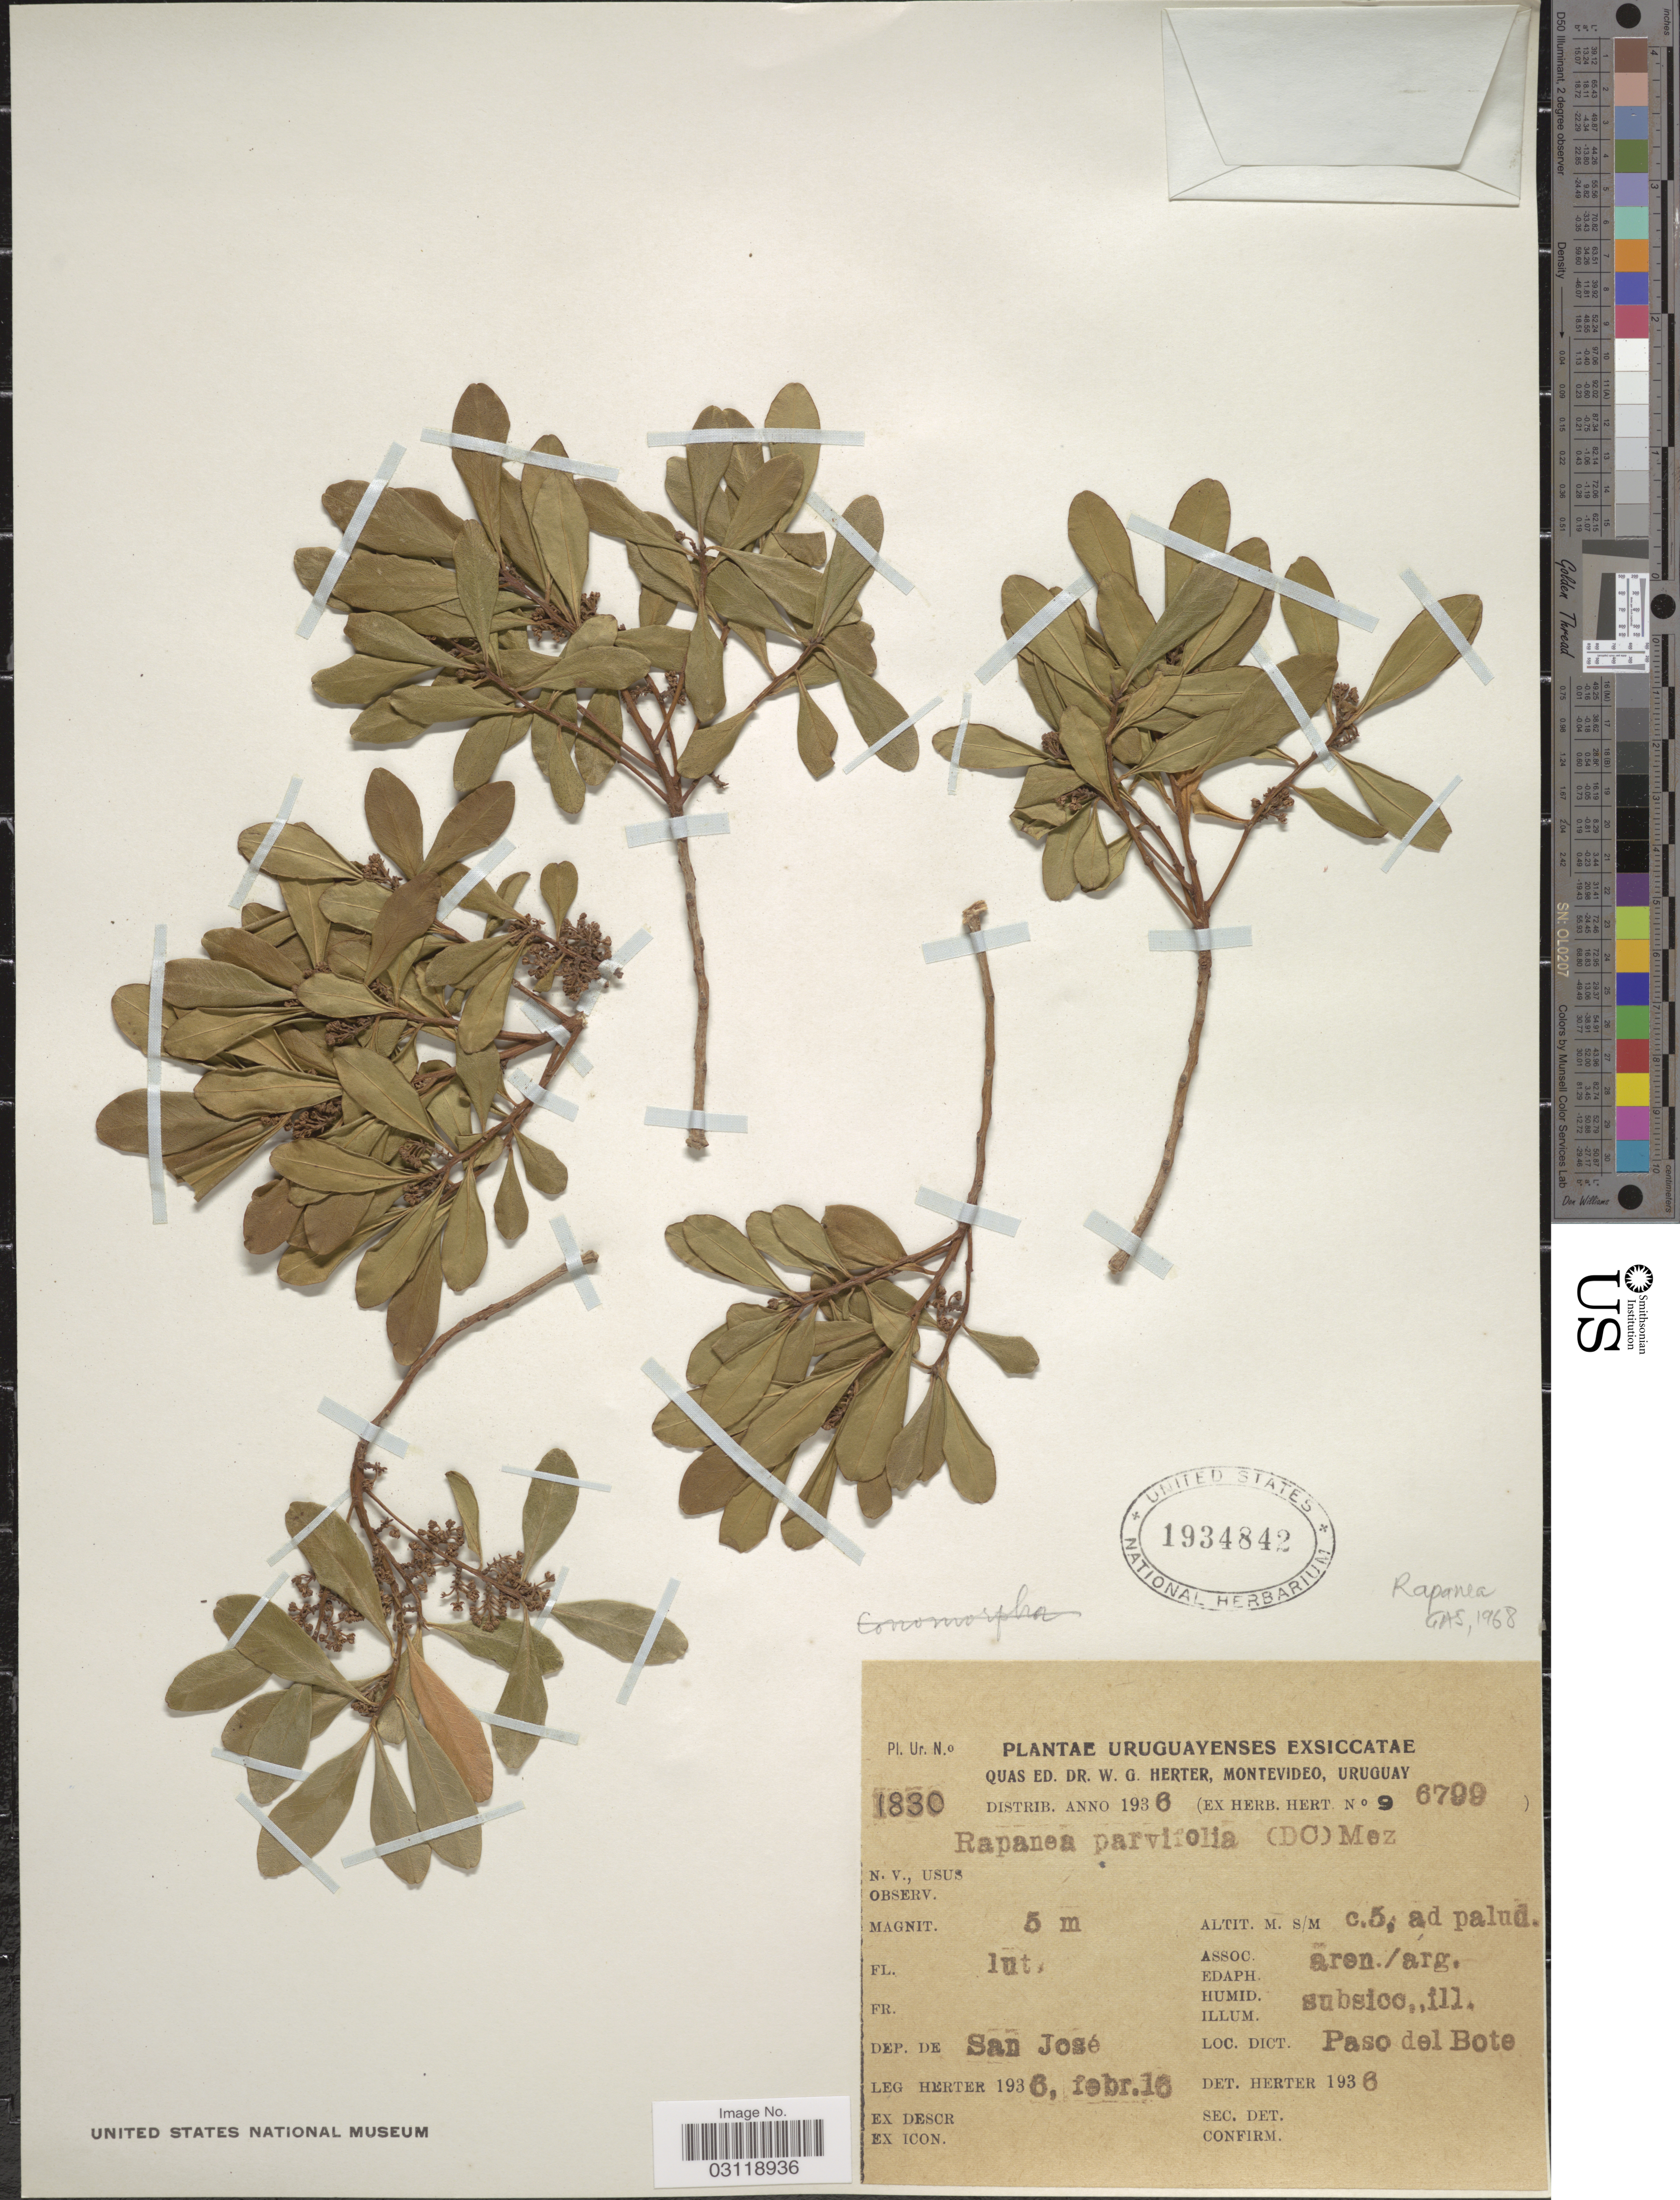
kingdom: Plantae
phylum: Tracheophyta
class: Magnoliopsida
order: Ericales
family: Primulaceae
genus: Rapanea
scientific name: Rapanea sp.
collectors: W. G. Herter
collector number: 1830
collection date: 1936-02-16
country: Uruguay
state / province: San Jose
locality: Dep. de San José. Paso del Bote.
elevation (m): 5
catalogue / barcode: US 1934842